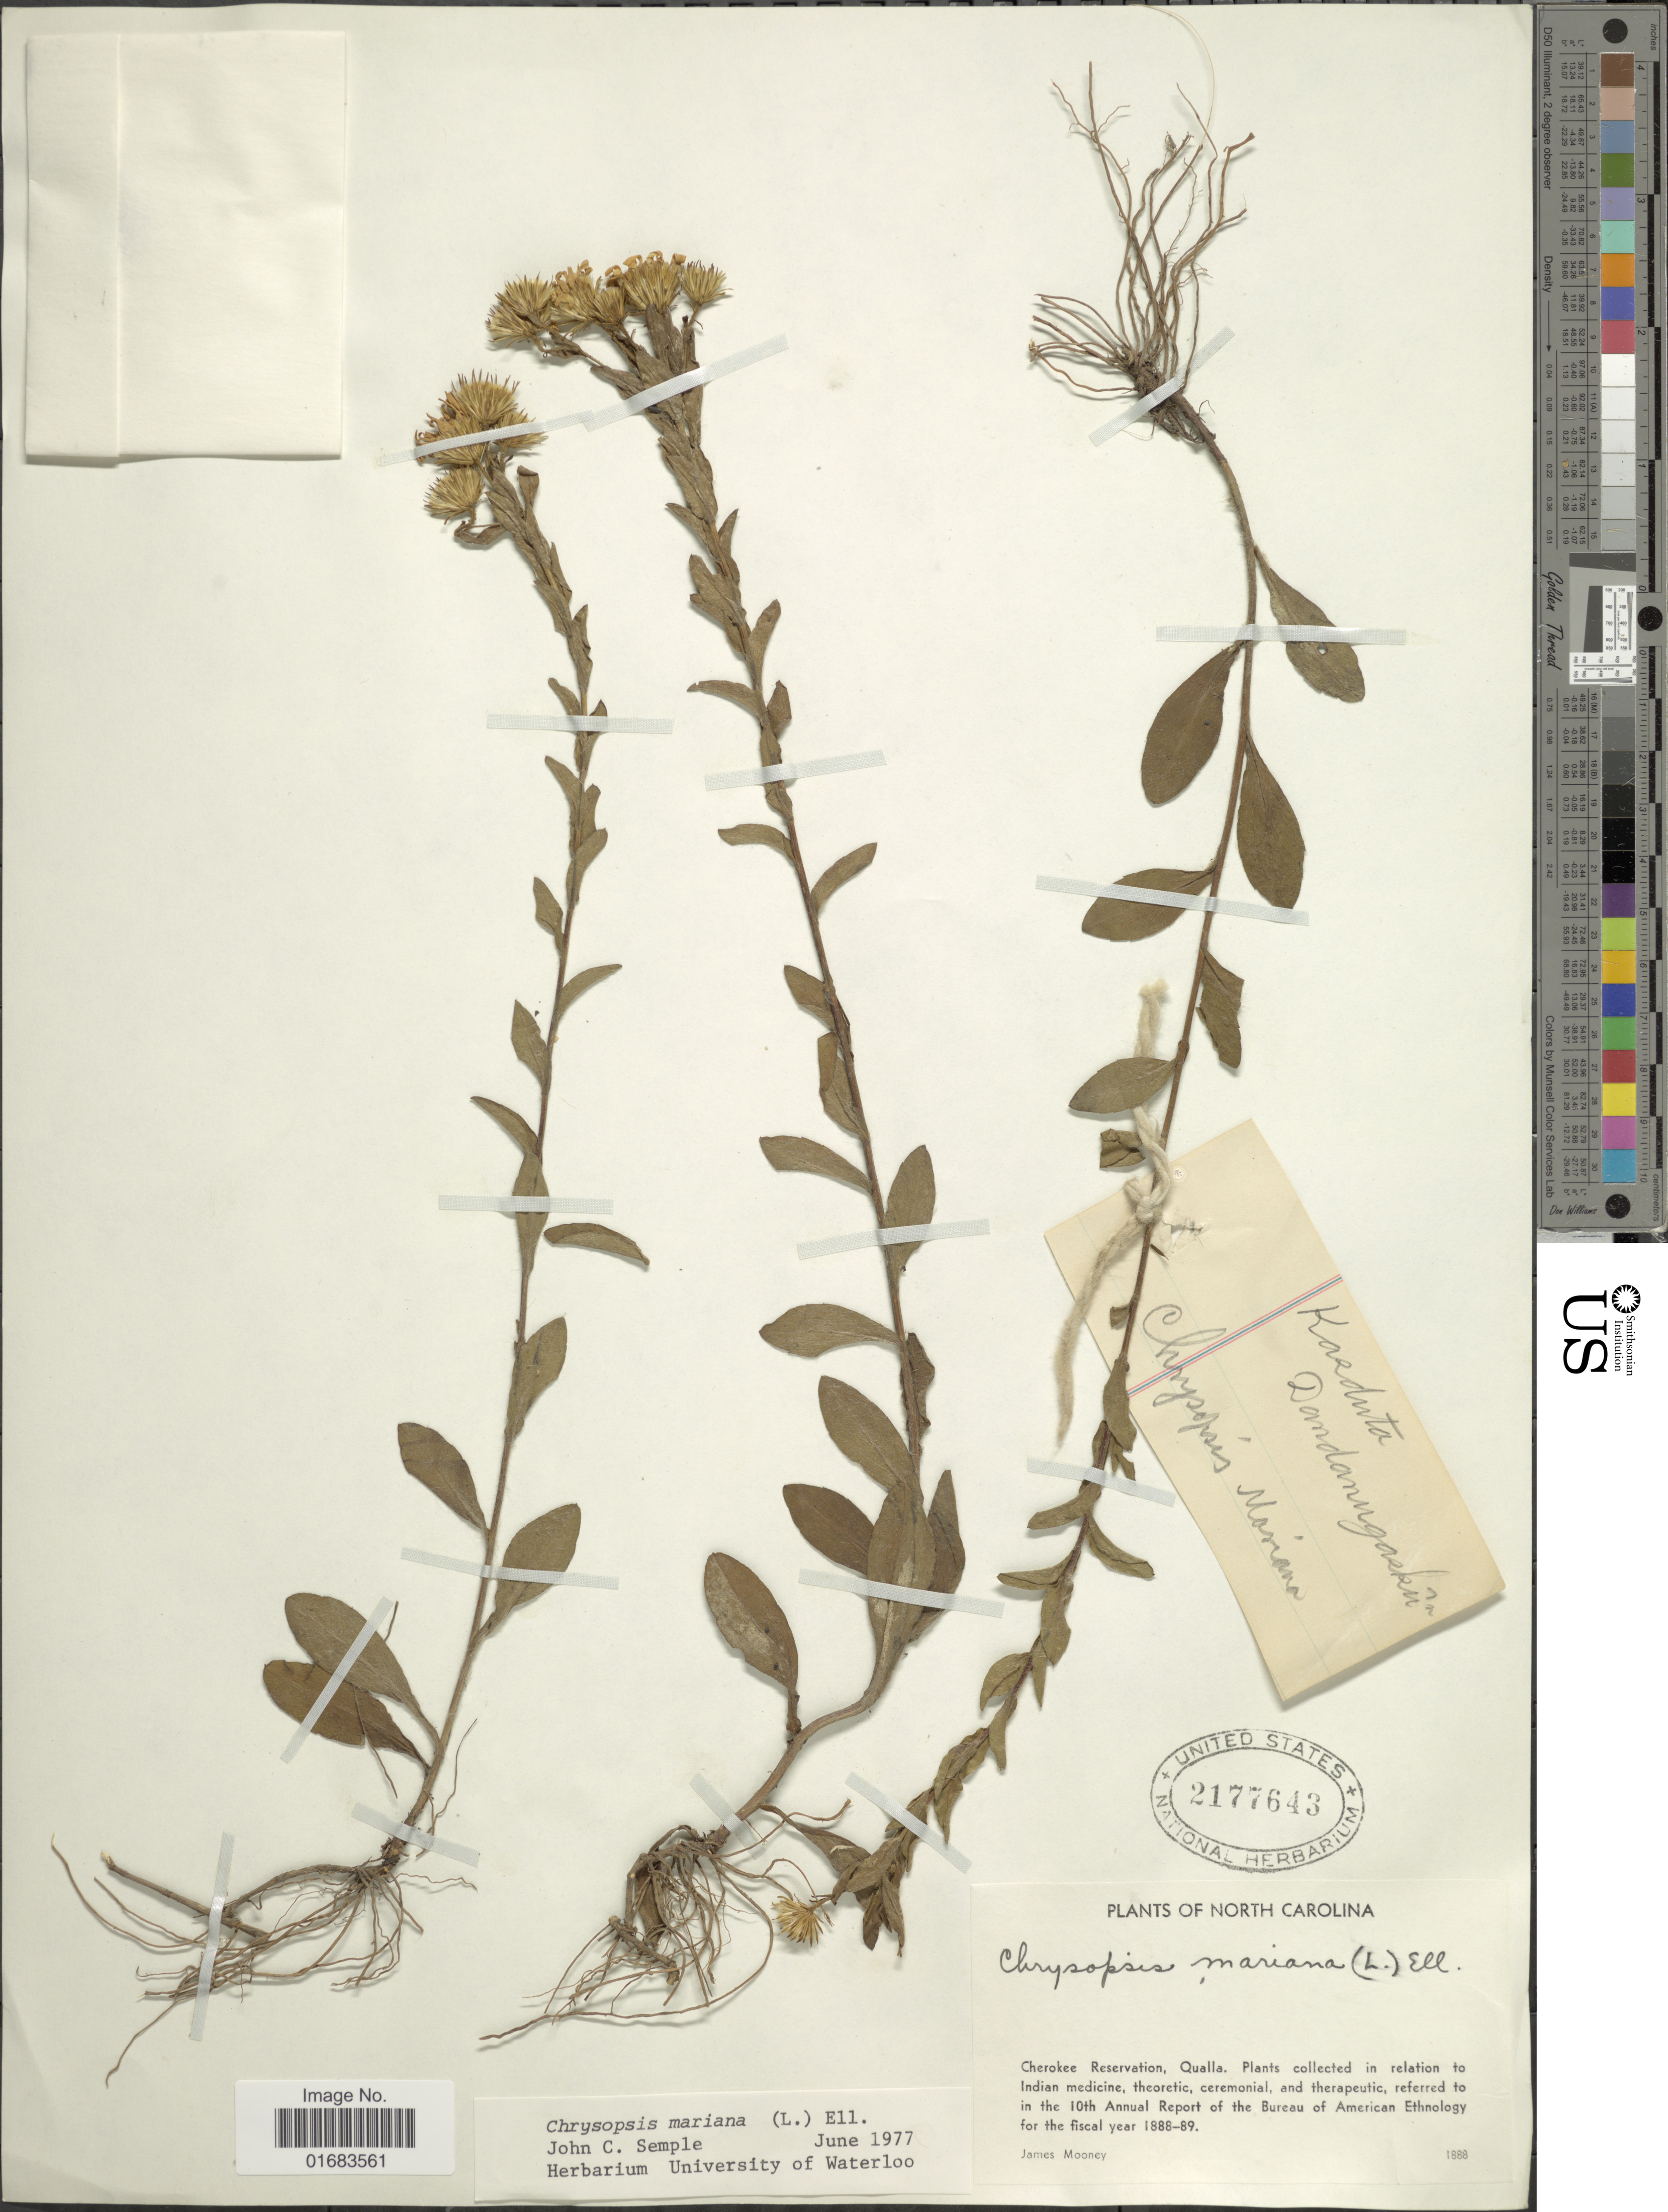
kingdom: Plantae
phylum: Tracheophyta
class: Magnoliopsida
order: Asterales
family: Asteraceae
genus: Chrysopsis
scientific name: Chrysopsis mariana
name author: (L.) Elliott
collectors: J. Mooney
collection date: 1888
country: United States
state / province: North Carolina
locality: Cherokee Reservation, Qualla.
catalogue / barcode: US 2177643